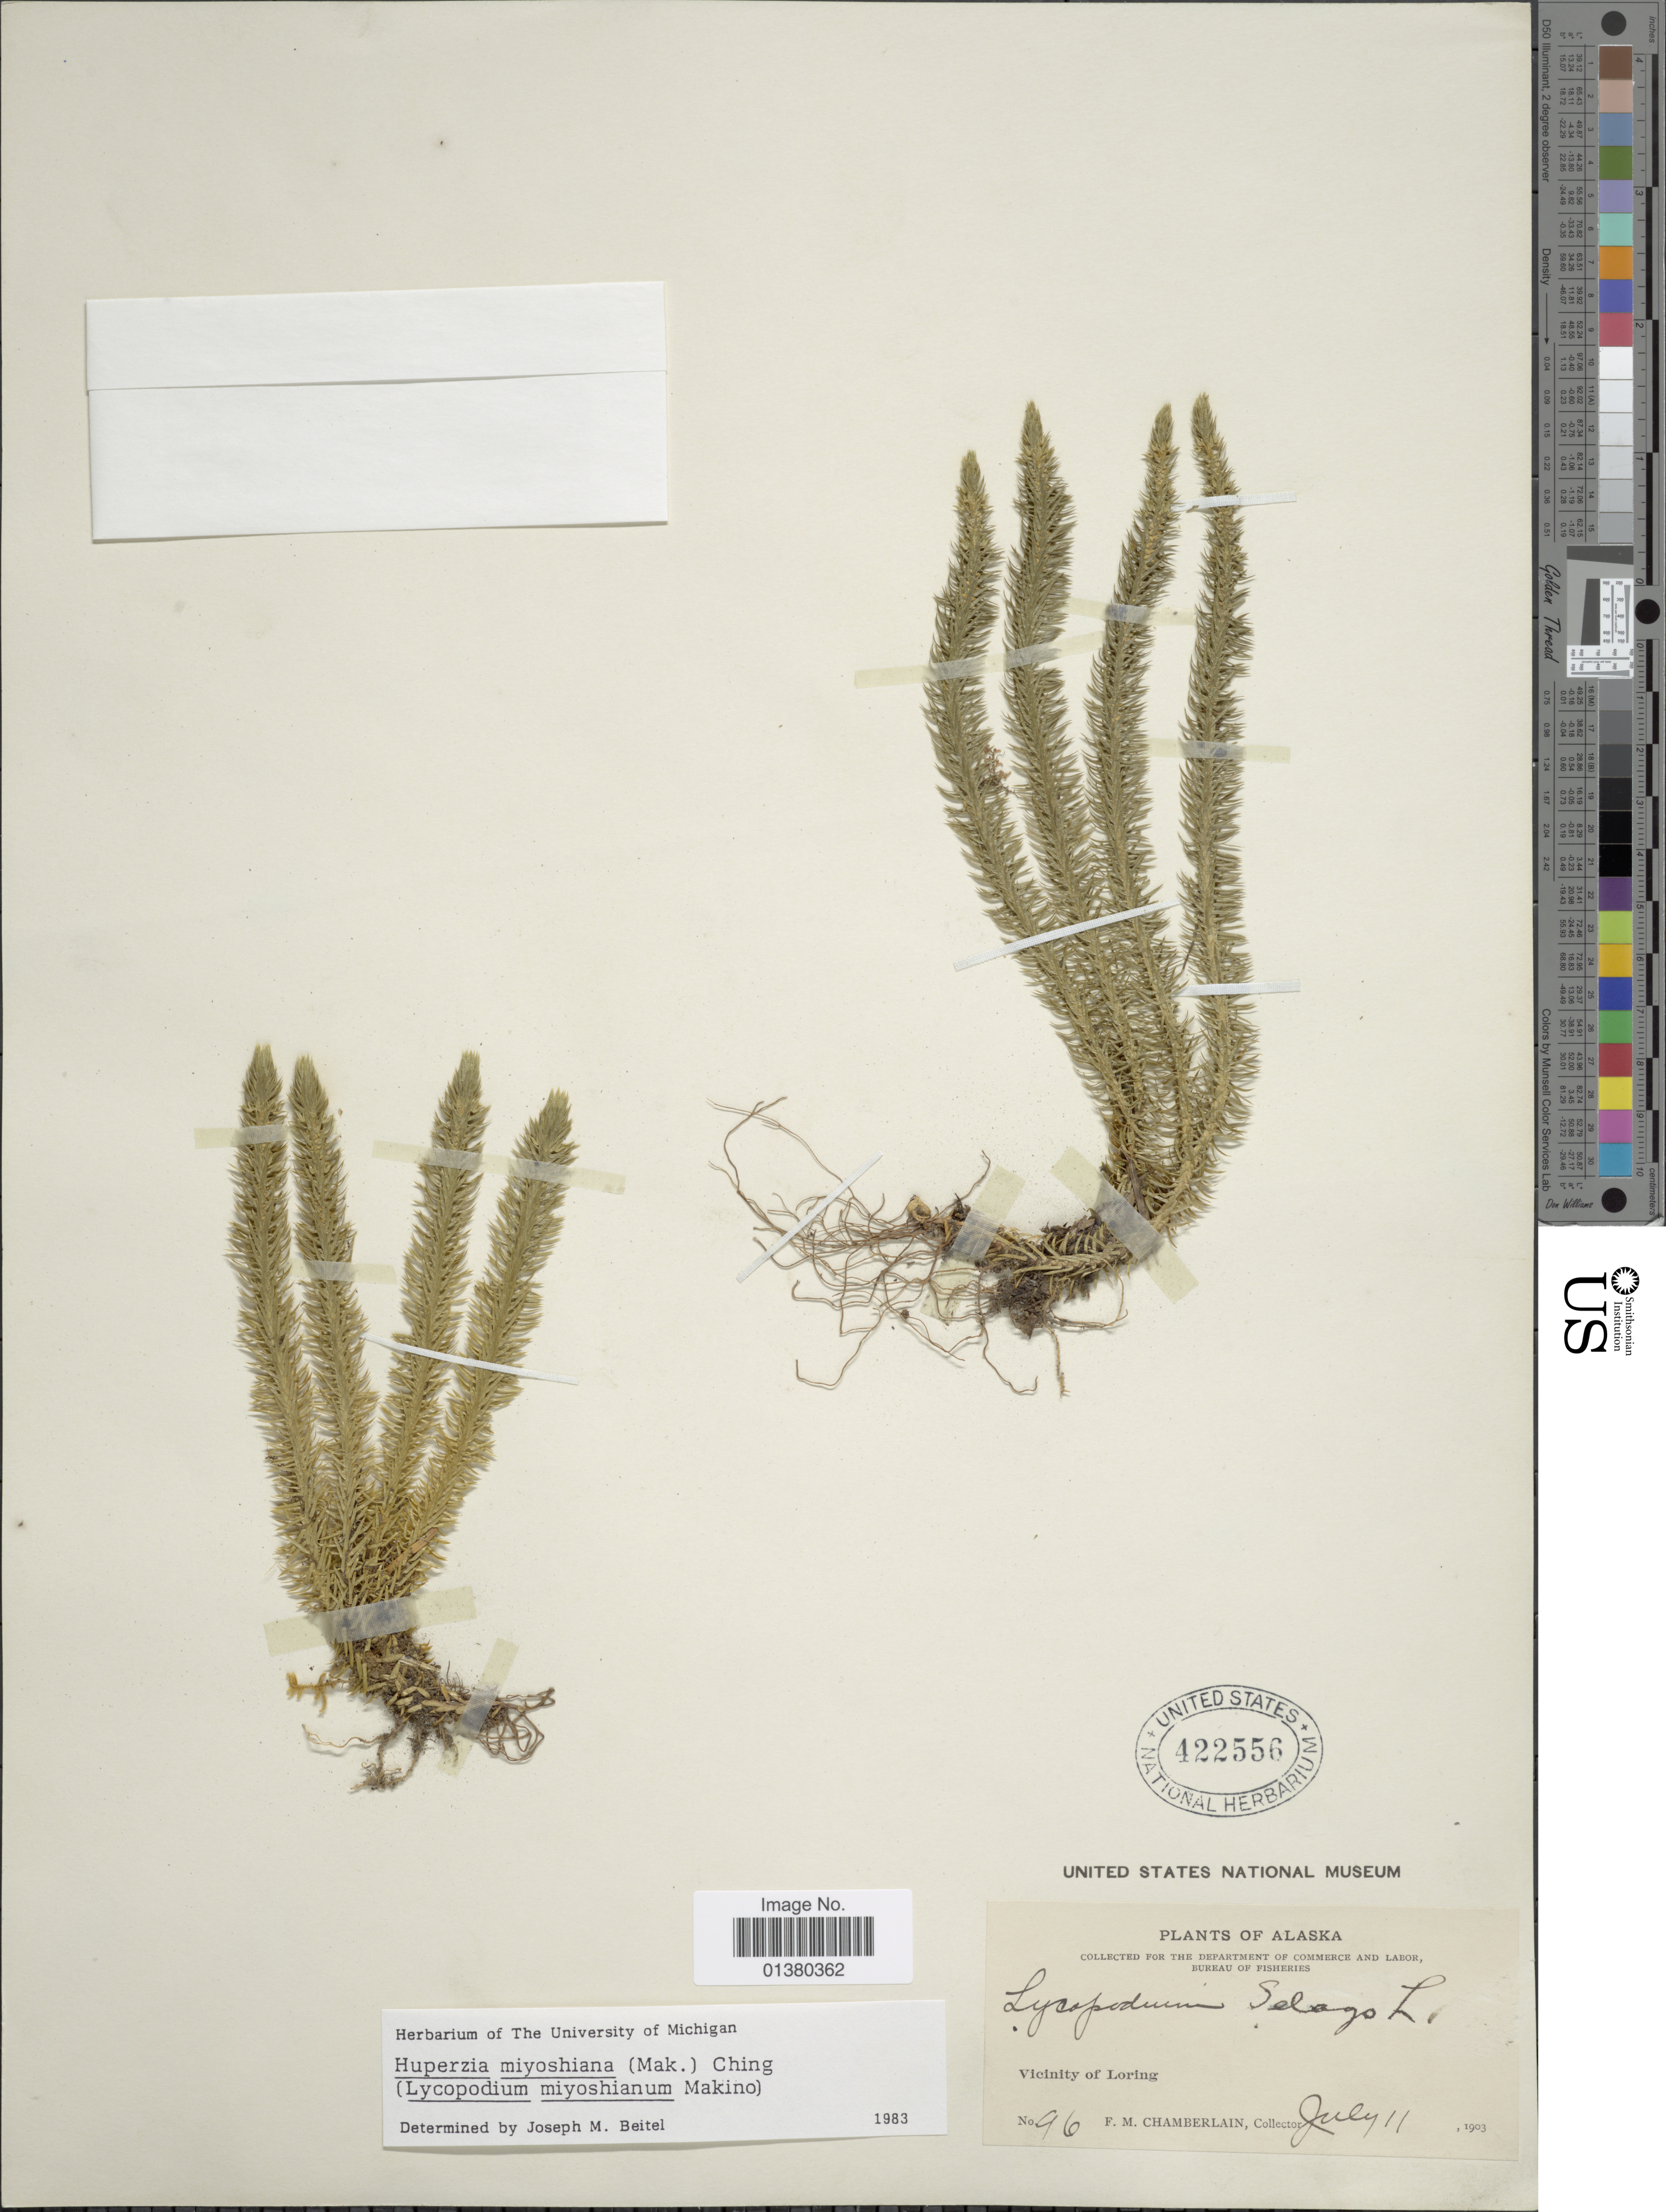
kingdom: Plantae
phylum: Tracheophyta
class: Lycopodiopsida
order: Lycopodiales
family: Lycopodiaceae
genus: Huperzia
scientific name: Huperzia miyoshiana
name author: (Makino) Ching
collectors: F. Chamberlain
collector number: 96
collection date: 1903-07-11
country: United States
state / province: Alaska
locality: Vicinity of Loring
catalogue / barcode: US 422556